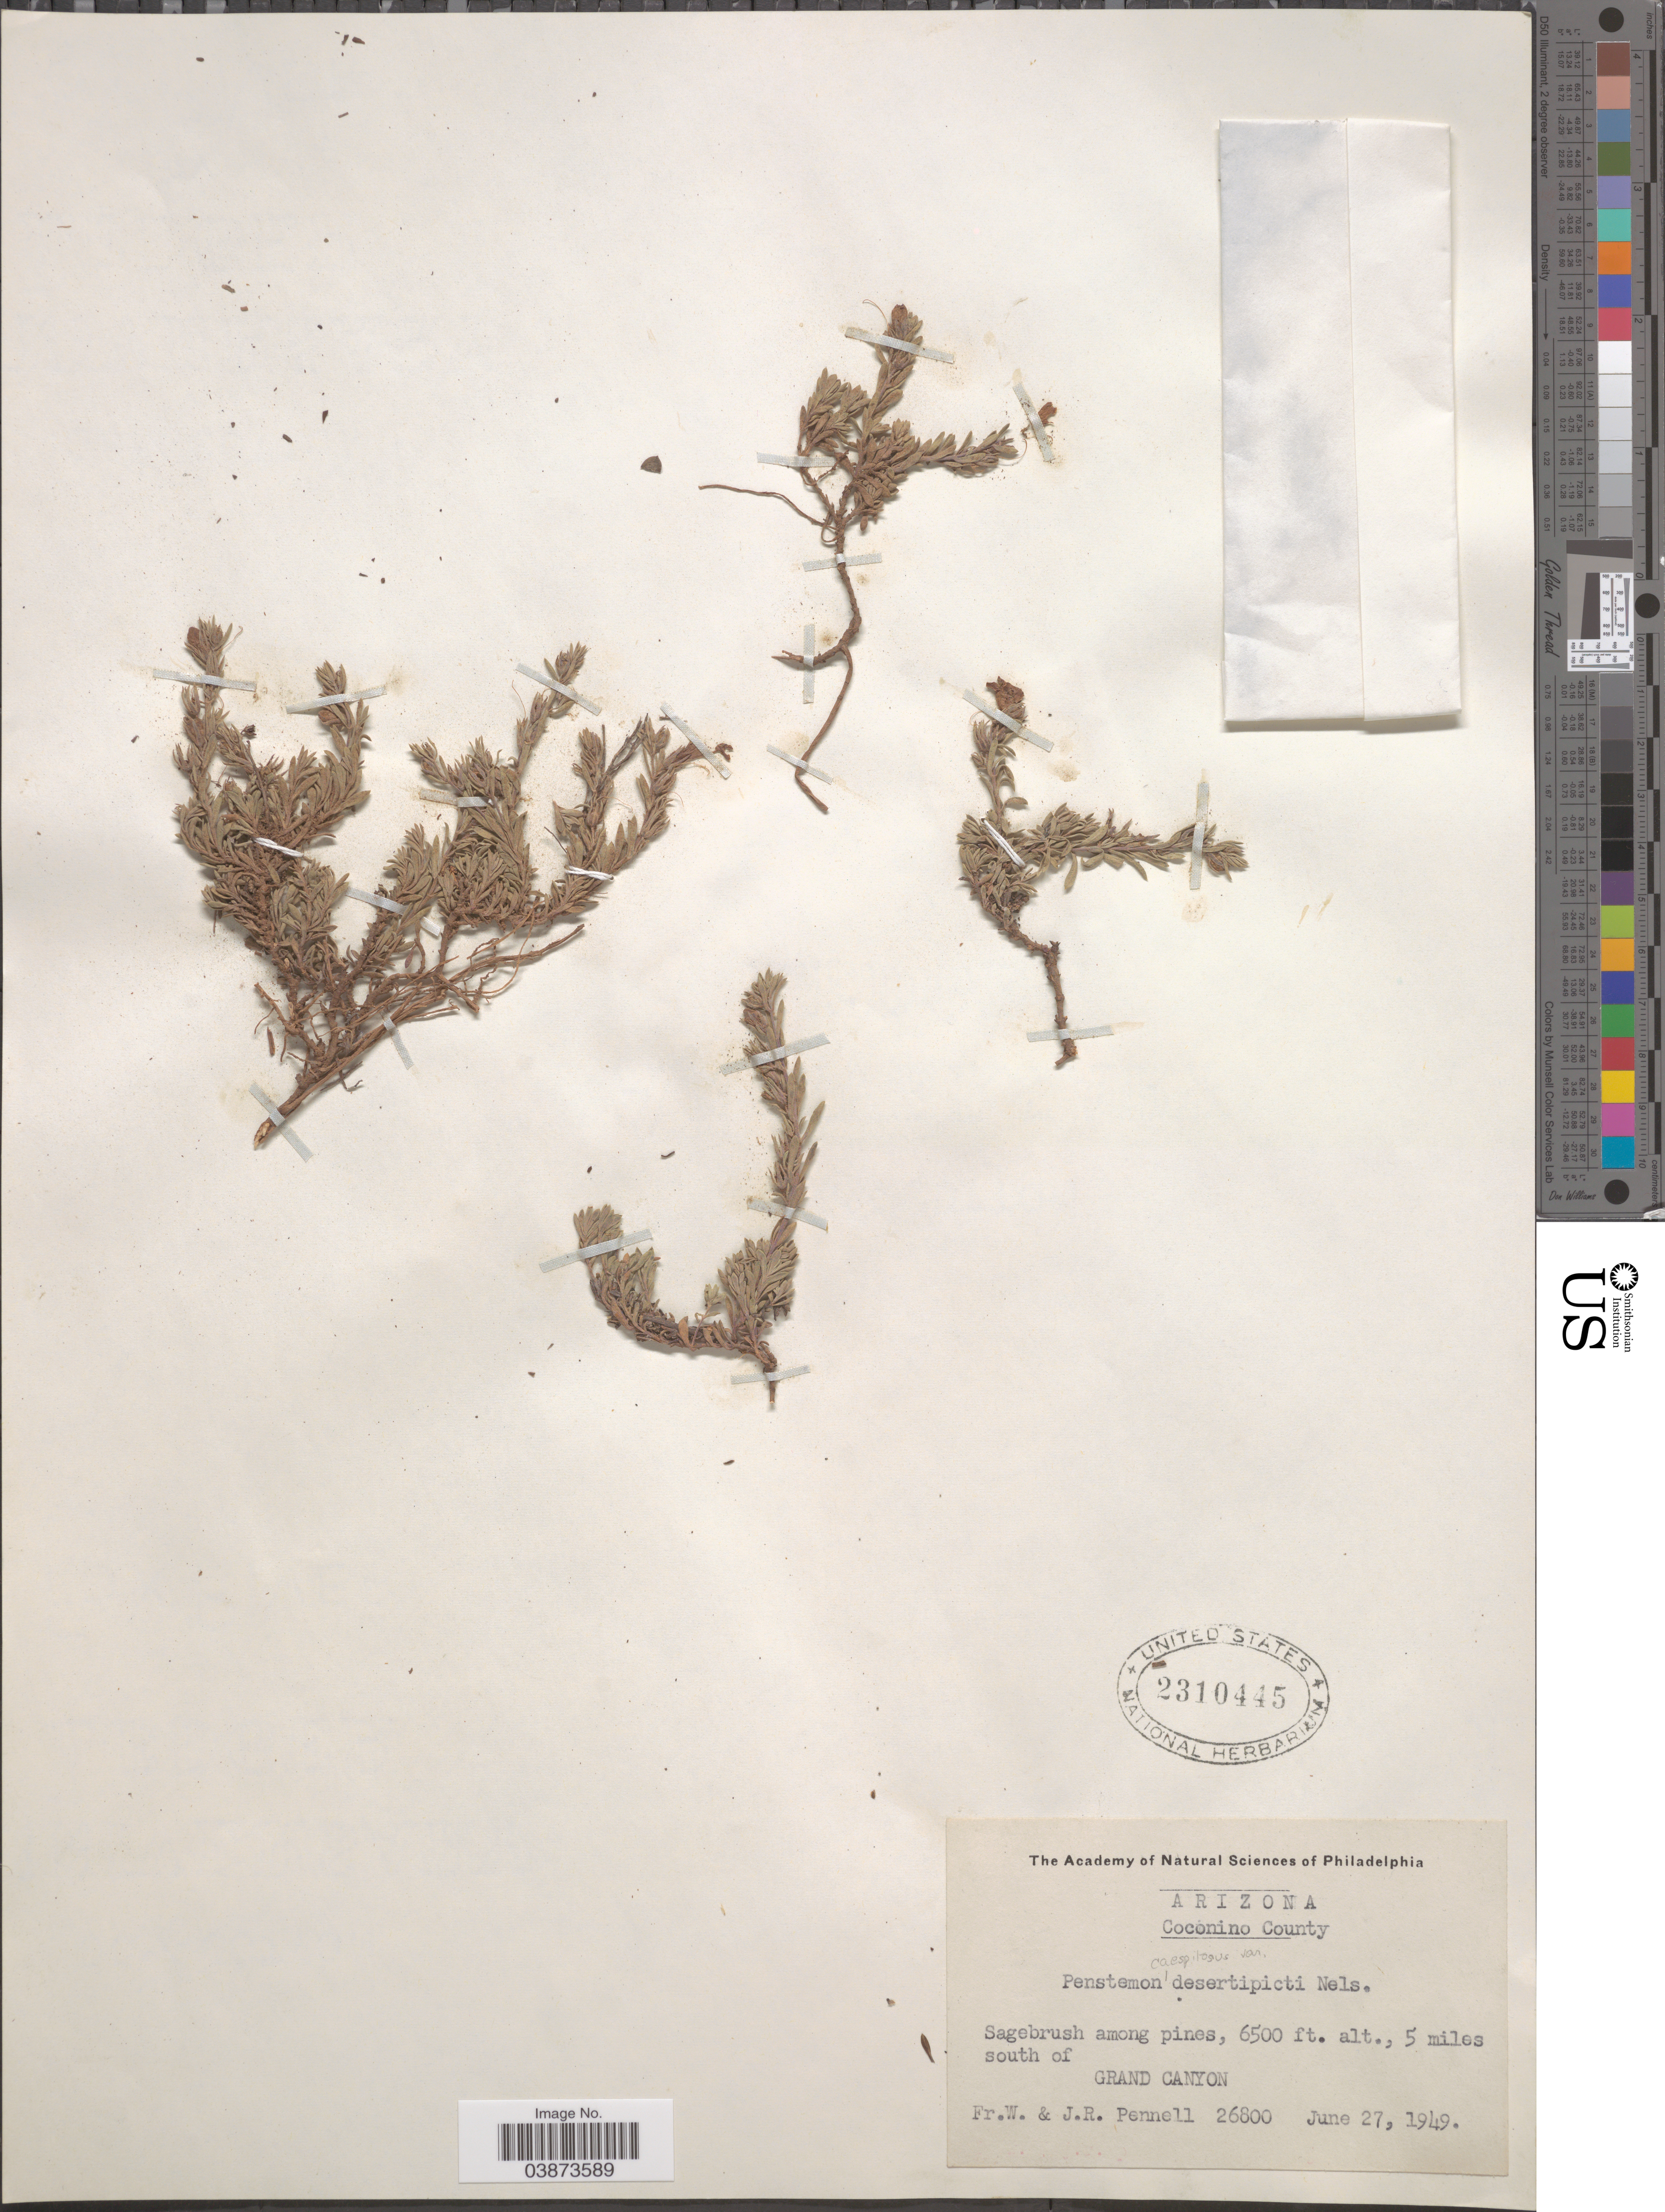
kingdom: Plantae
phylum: Tracheophyta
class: Magnoliopsida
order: Lamiales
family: Plantaginaceae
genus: Penstemon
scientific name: Penstemon caespitosus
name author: Nutt. ex A. Gray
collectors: F. W. Pennell & J. Pennell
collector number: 26800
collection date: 1949-06-27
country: United States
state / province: Arizona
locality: Coconino County. 5 miles south of Grand Canyon.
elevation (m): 1981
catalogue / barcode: US 2310445